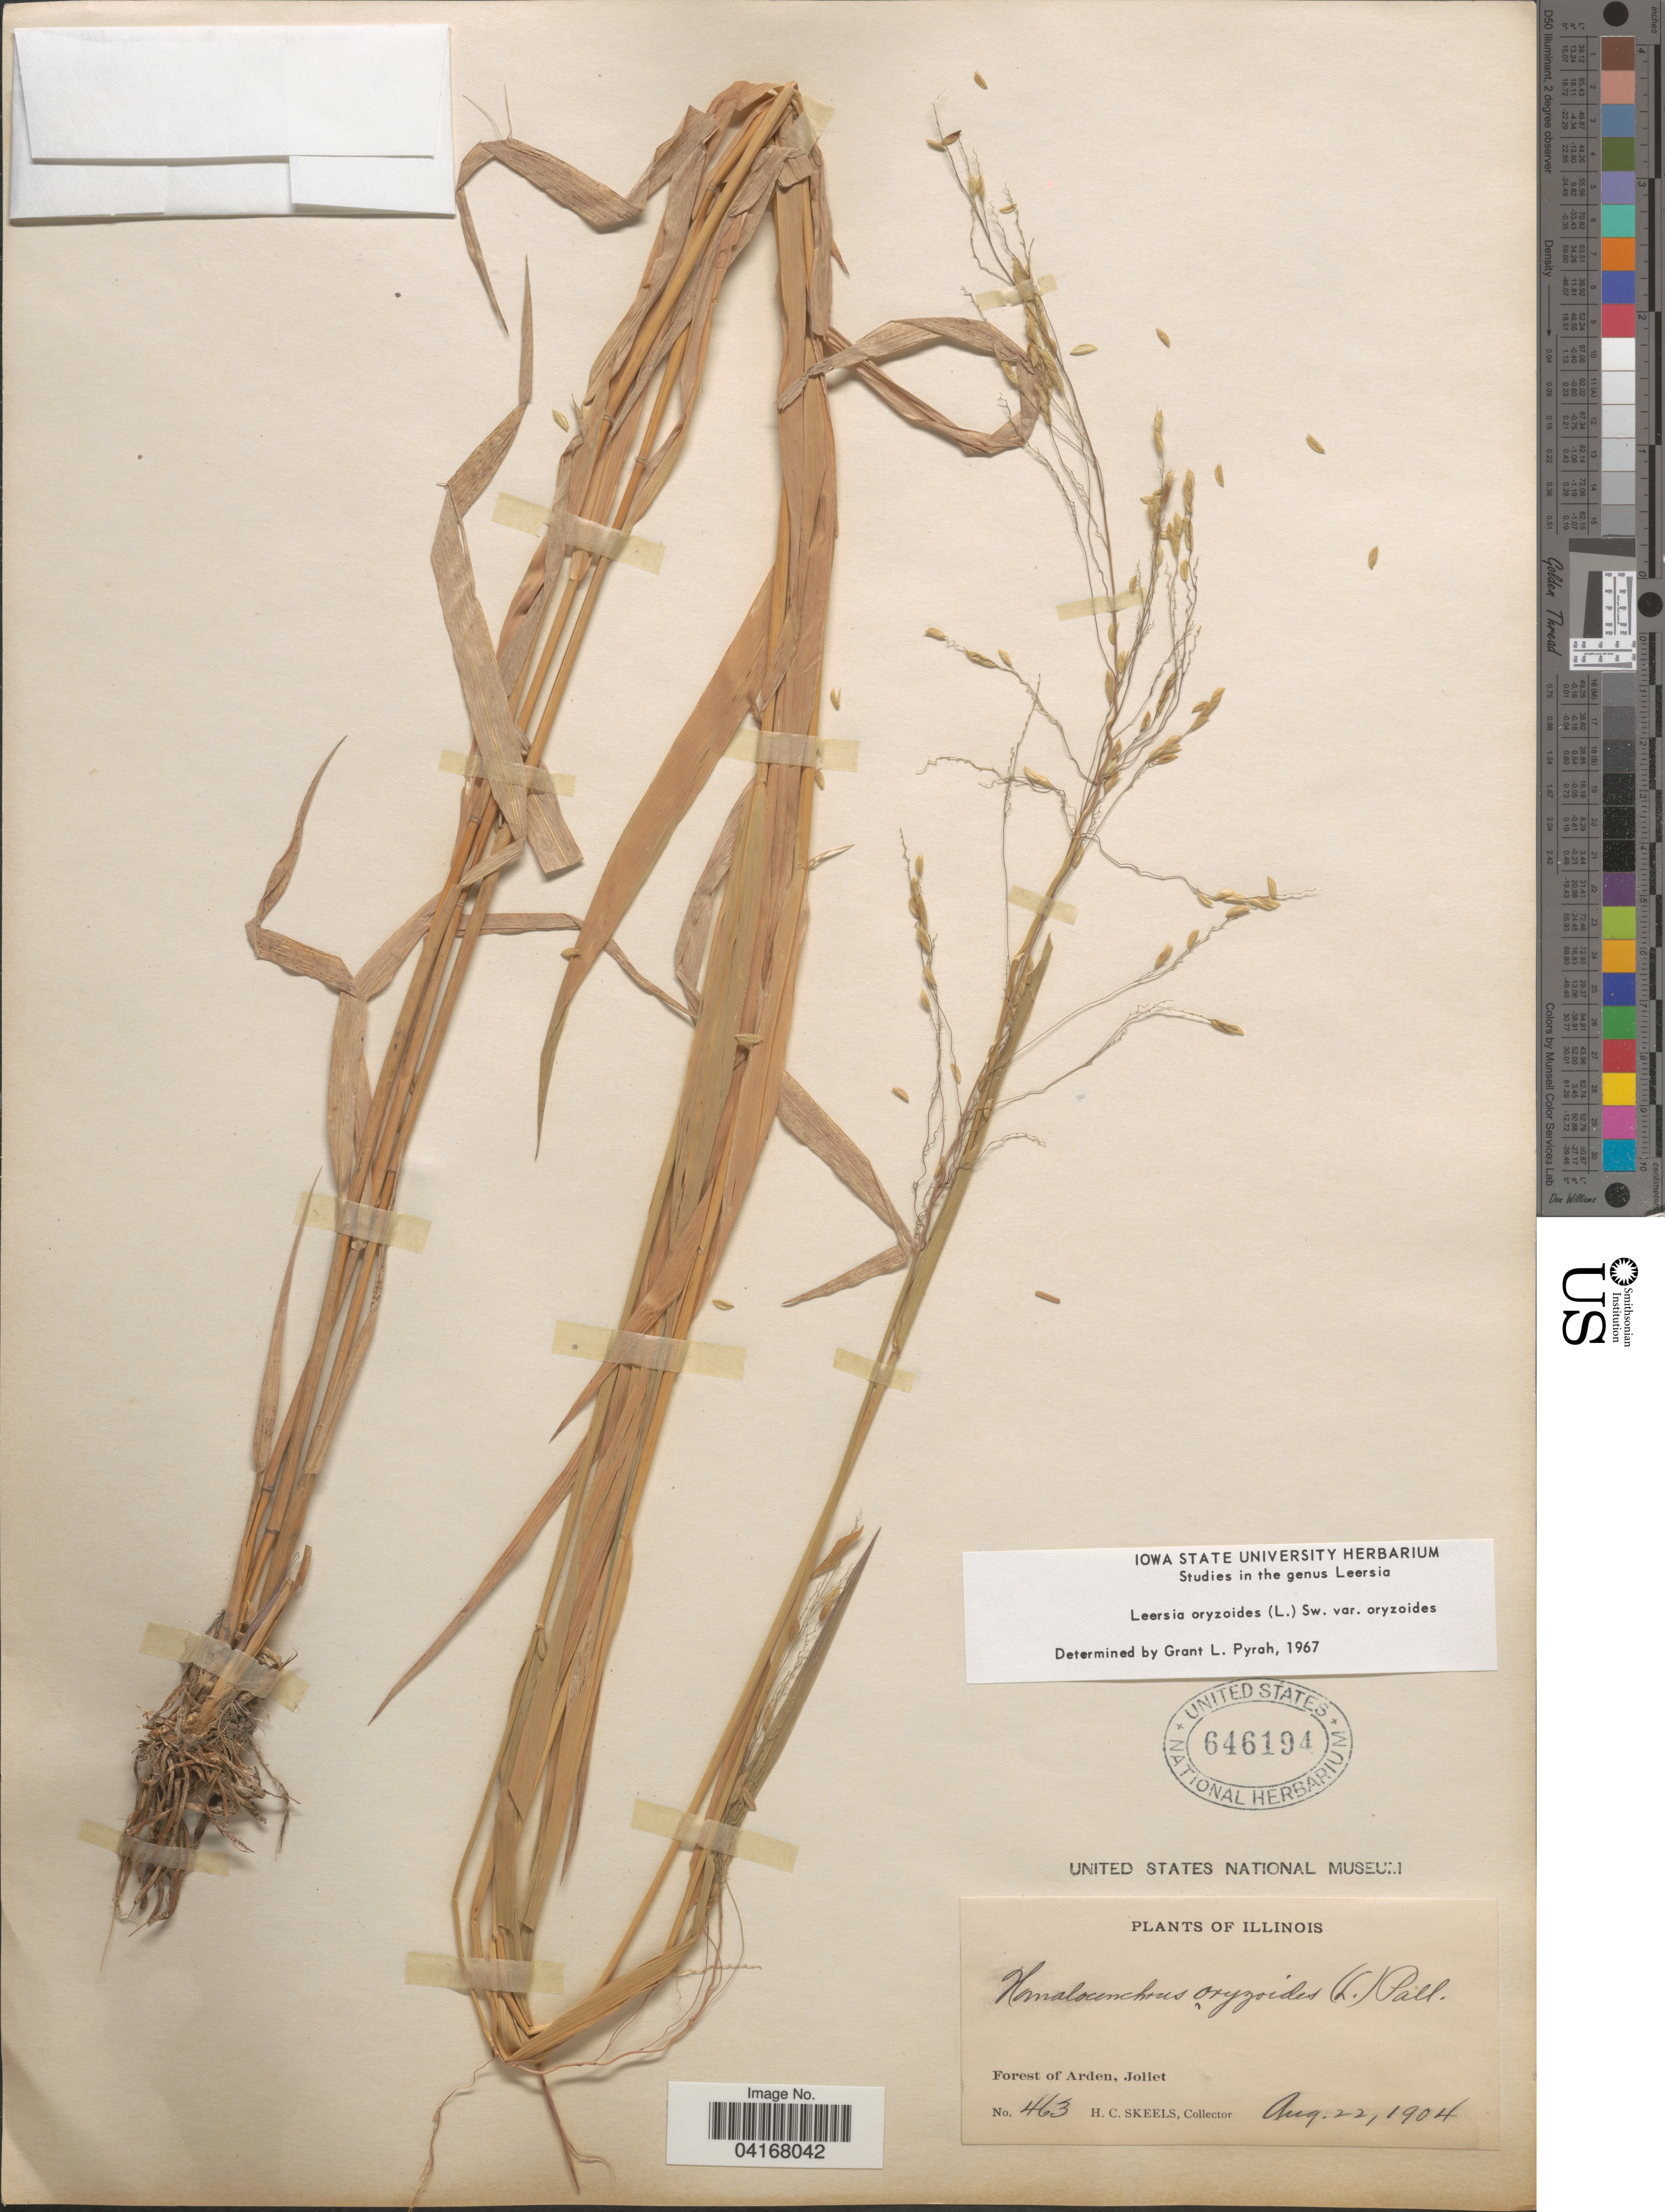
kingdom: Plantae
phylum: Tracheophyta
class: Liliopsida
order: Poales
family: Poaceae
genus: Leersia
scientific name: Leersia oryzoides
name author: (L.) Sw.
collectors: H. Skeels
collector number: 463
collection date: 1904-08-22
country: United States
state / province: Illinois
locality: Forest of Arden, Joliet.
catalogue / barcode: US 646194